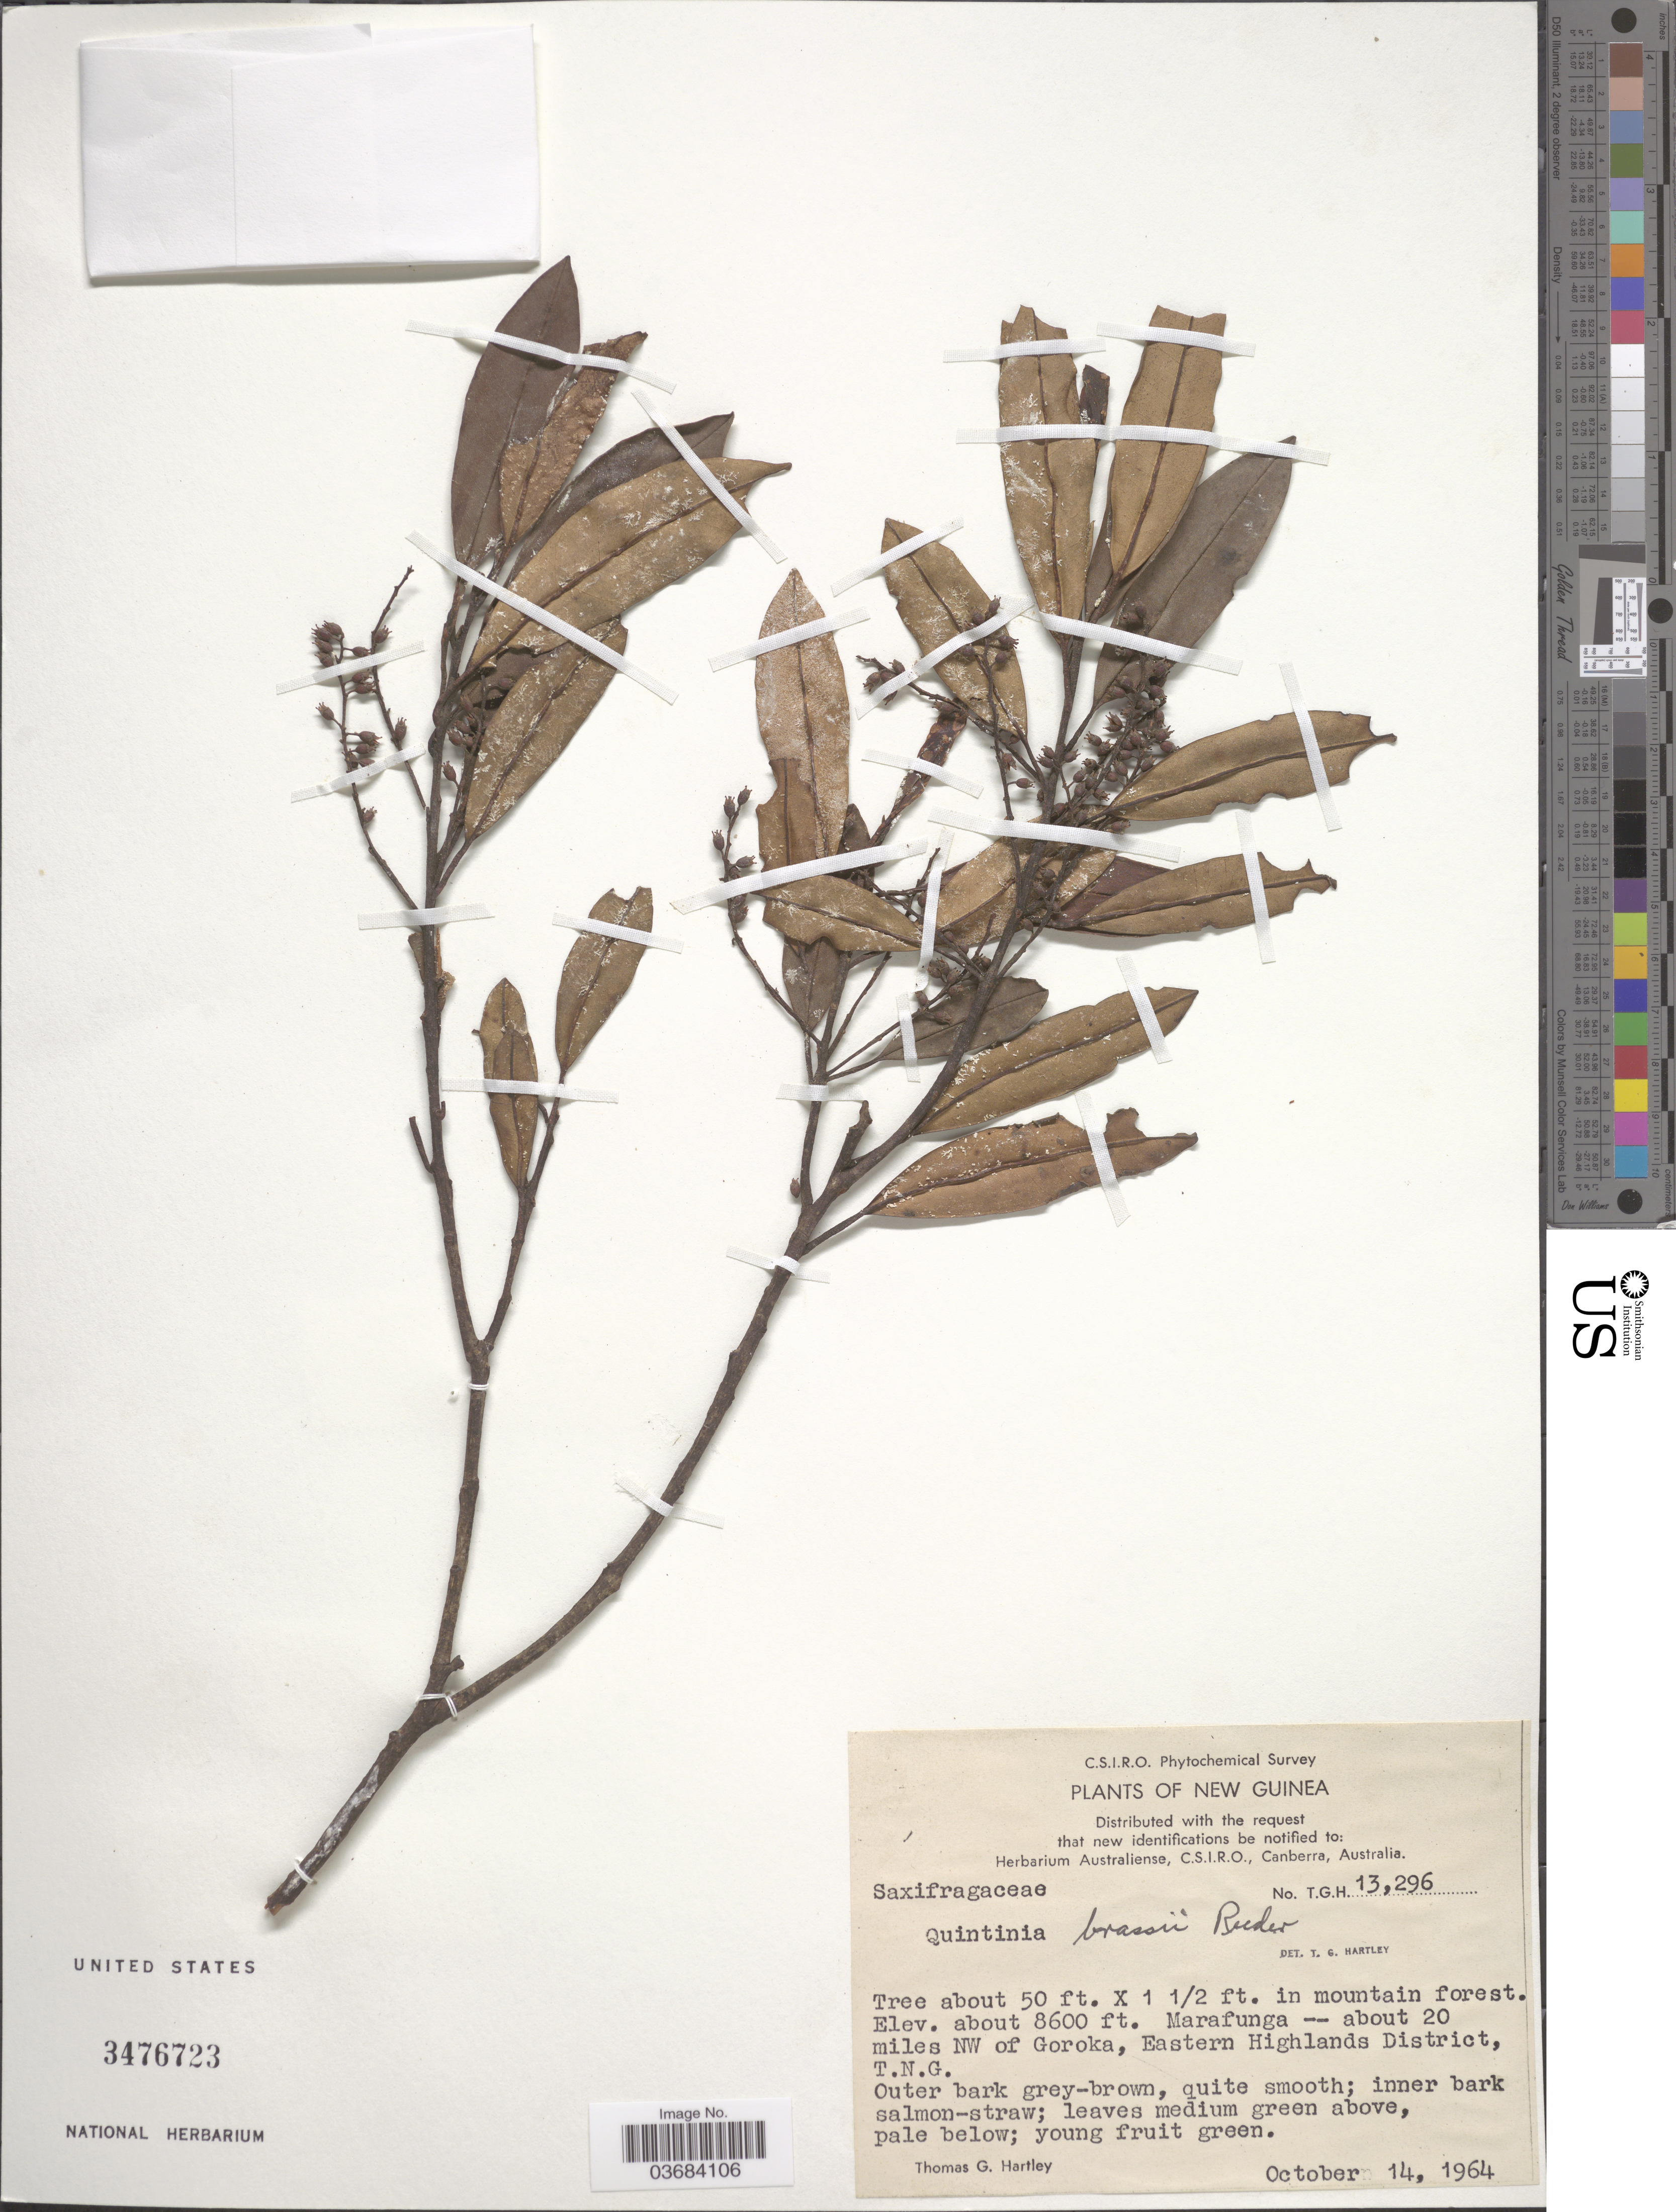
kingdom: Plantae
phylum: Tracheophyta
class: Magnoliopsida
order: Paracryphiales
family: Paracryphiaceae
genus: Quintinia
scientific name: Quintinia brassii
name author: Reeder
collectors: T. G. Hartley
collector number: T.G.H.13296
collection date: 1964-10-14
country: Papua New Guinea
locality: C.S.I.R.O. Phytochemical Survey. New Guinea. Marafunga -- about 20 miles NW of Goroka, Eastern Highlands District, T.N.G.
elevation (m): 2621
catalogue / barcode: US 3476723